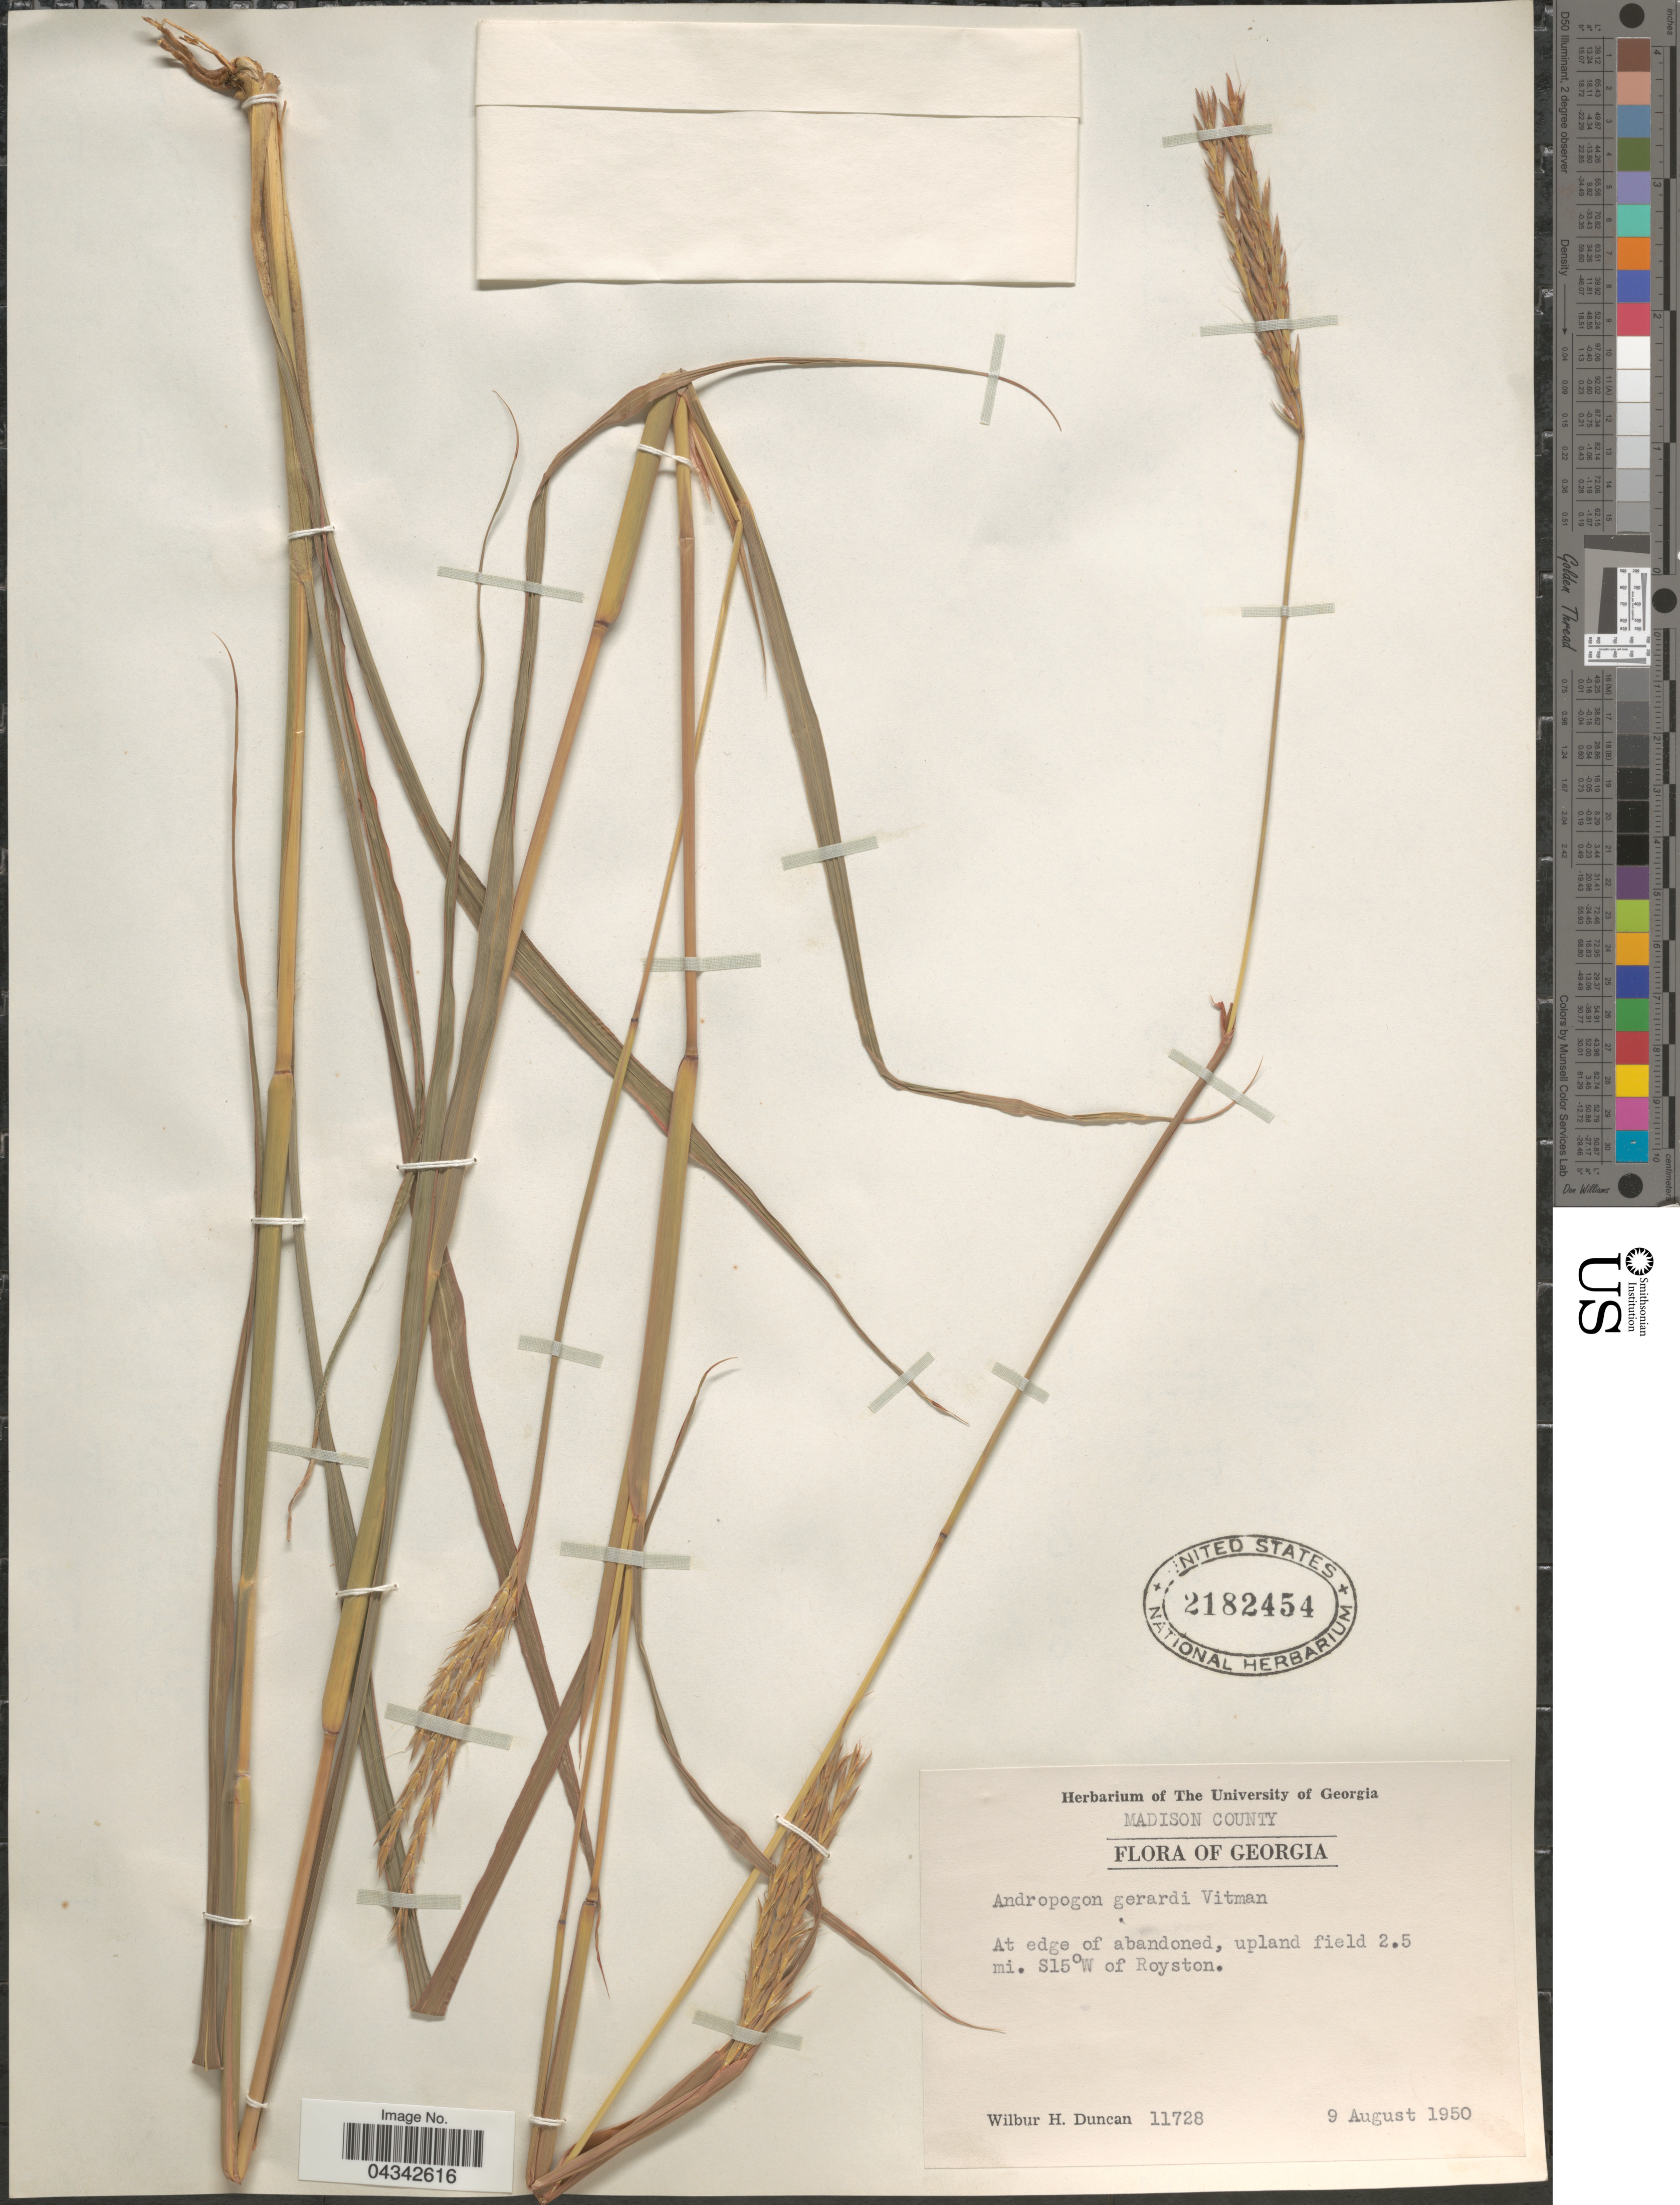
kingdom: Plantae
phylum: Tracheophyta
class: Liliopsida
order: Poales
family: Poaceae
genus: Andropogon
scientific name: Andropogon gerardii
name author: Vitman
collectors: W. H. Duncan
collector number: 11728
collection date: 1950-08-09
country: United States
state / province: Georgia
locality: Madison County. At edge of abandoned, upland field 2.5 mi. S15ºW of Royston.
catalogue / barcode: US 2182454